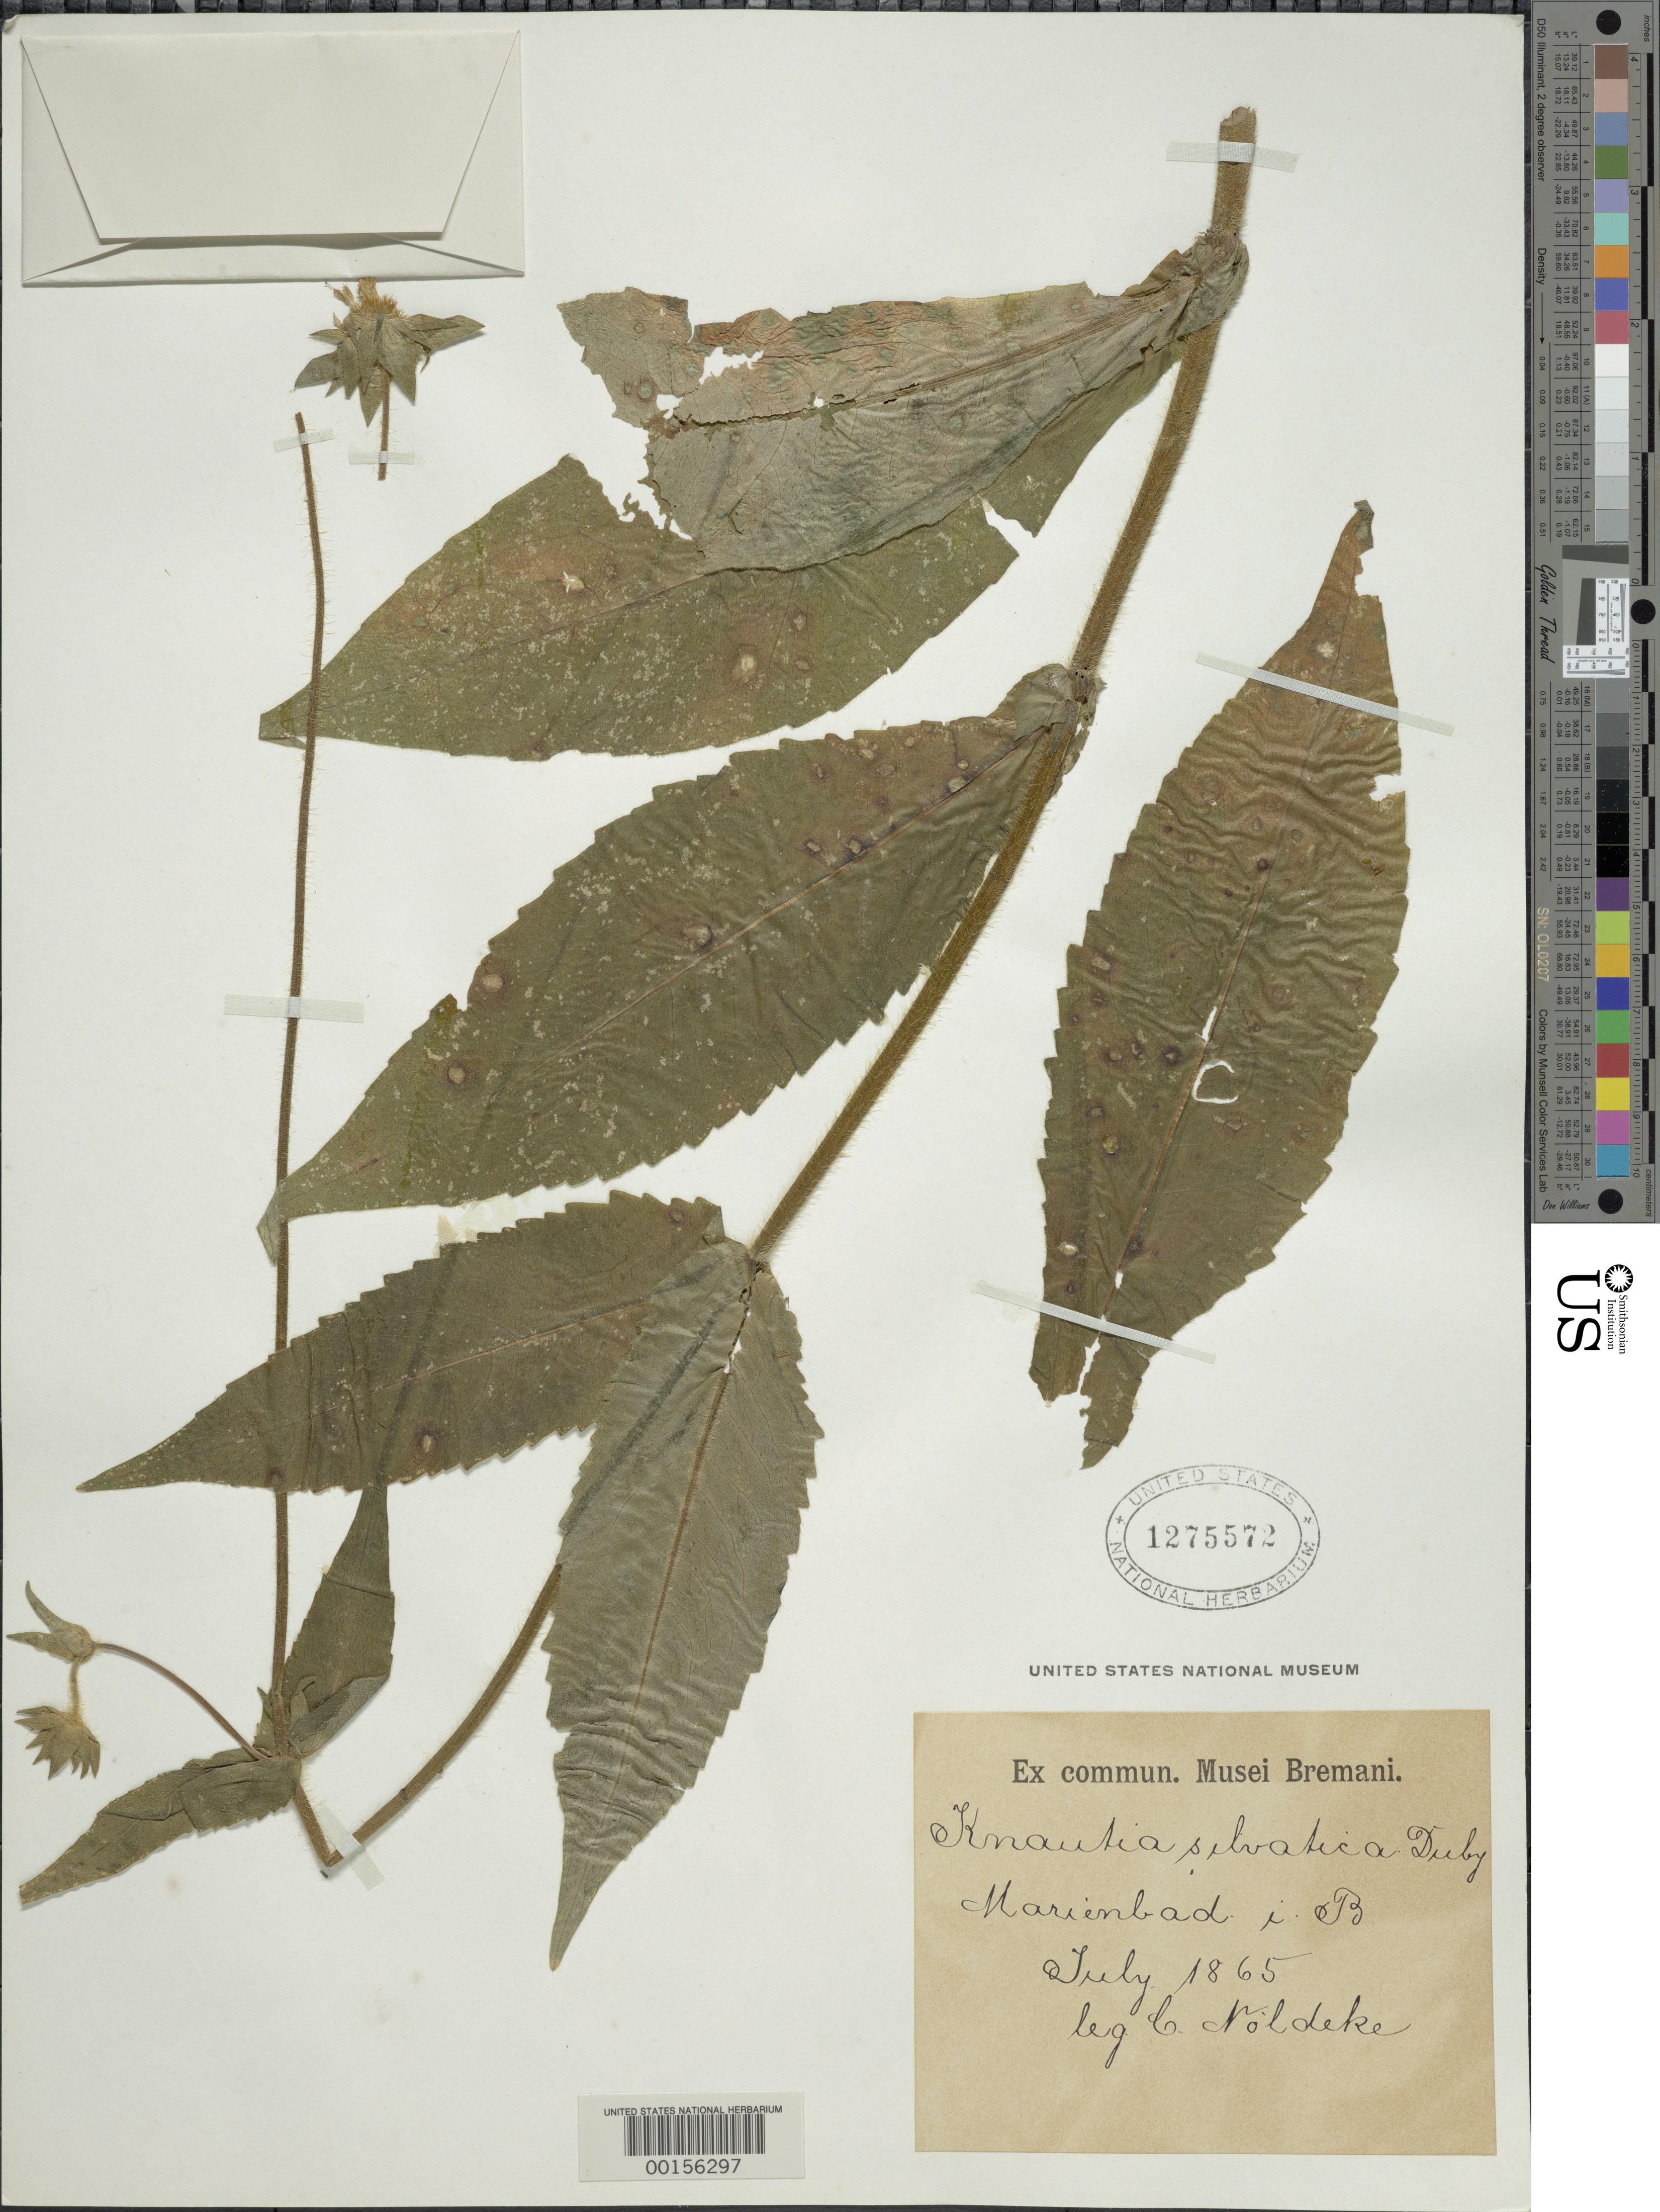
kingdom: Plantae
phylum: Tracheophyta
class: Magnoliopsida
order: Dipsacales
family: Caprifoliaceae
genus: Knautia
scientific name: Knautia sylvatica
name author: Duby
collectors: C. Noldeke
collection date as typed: Jul 1865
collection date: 1865-07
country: Germany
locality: Marienbad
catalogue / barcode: US 1275572